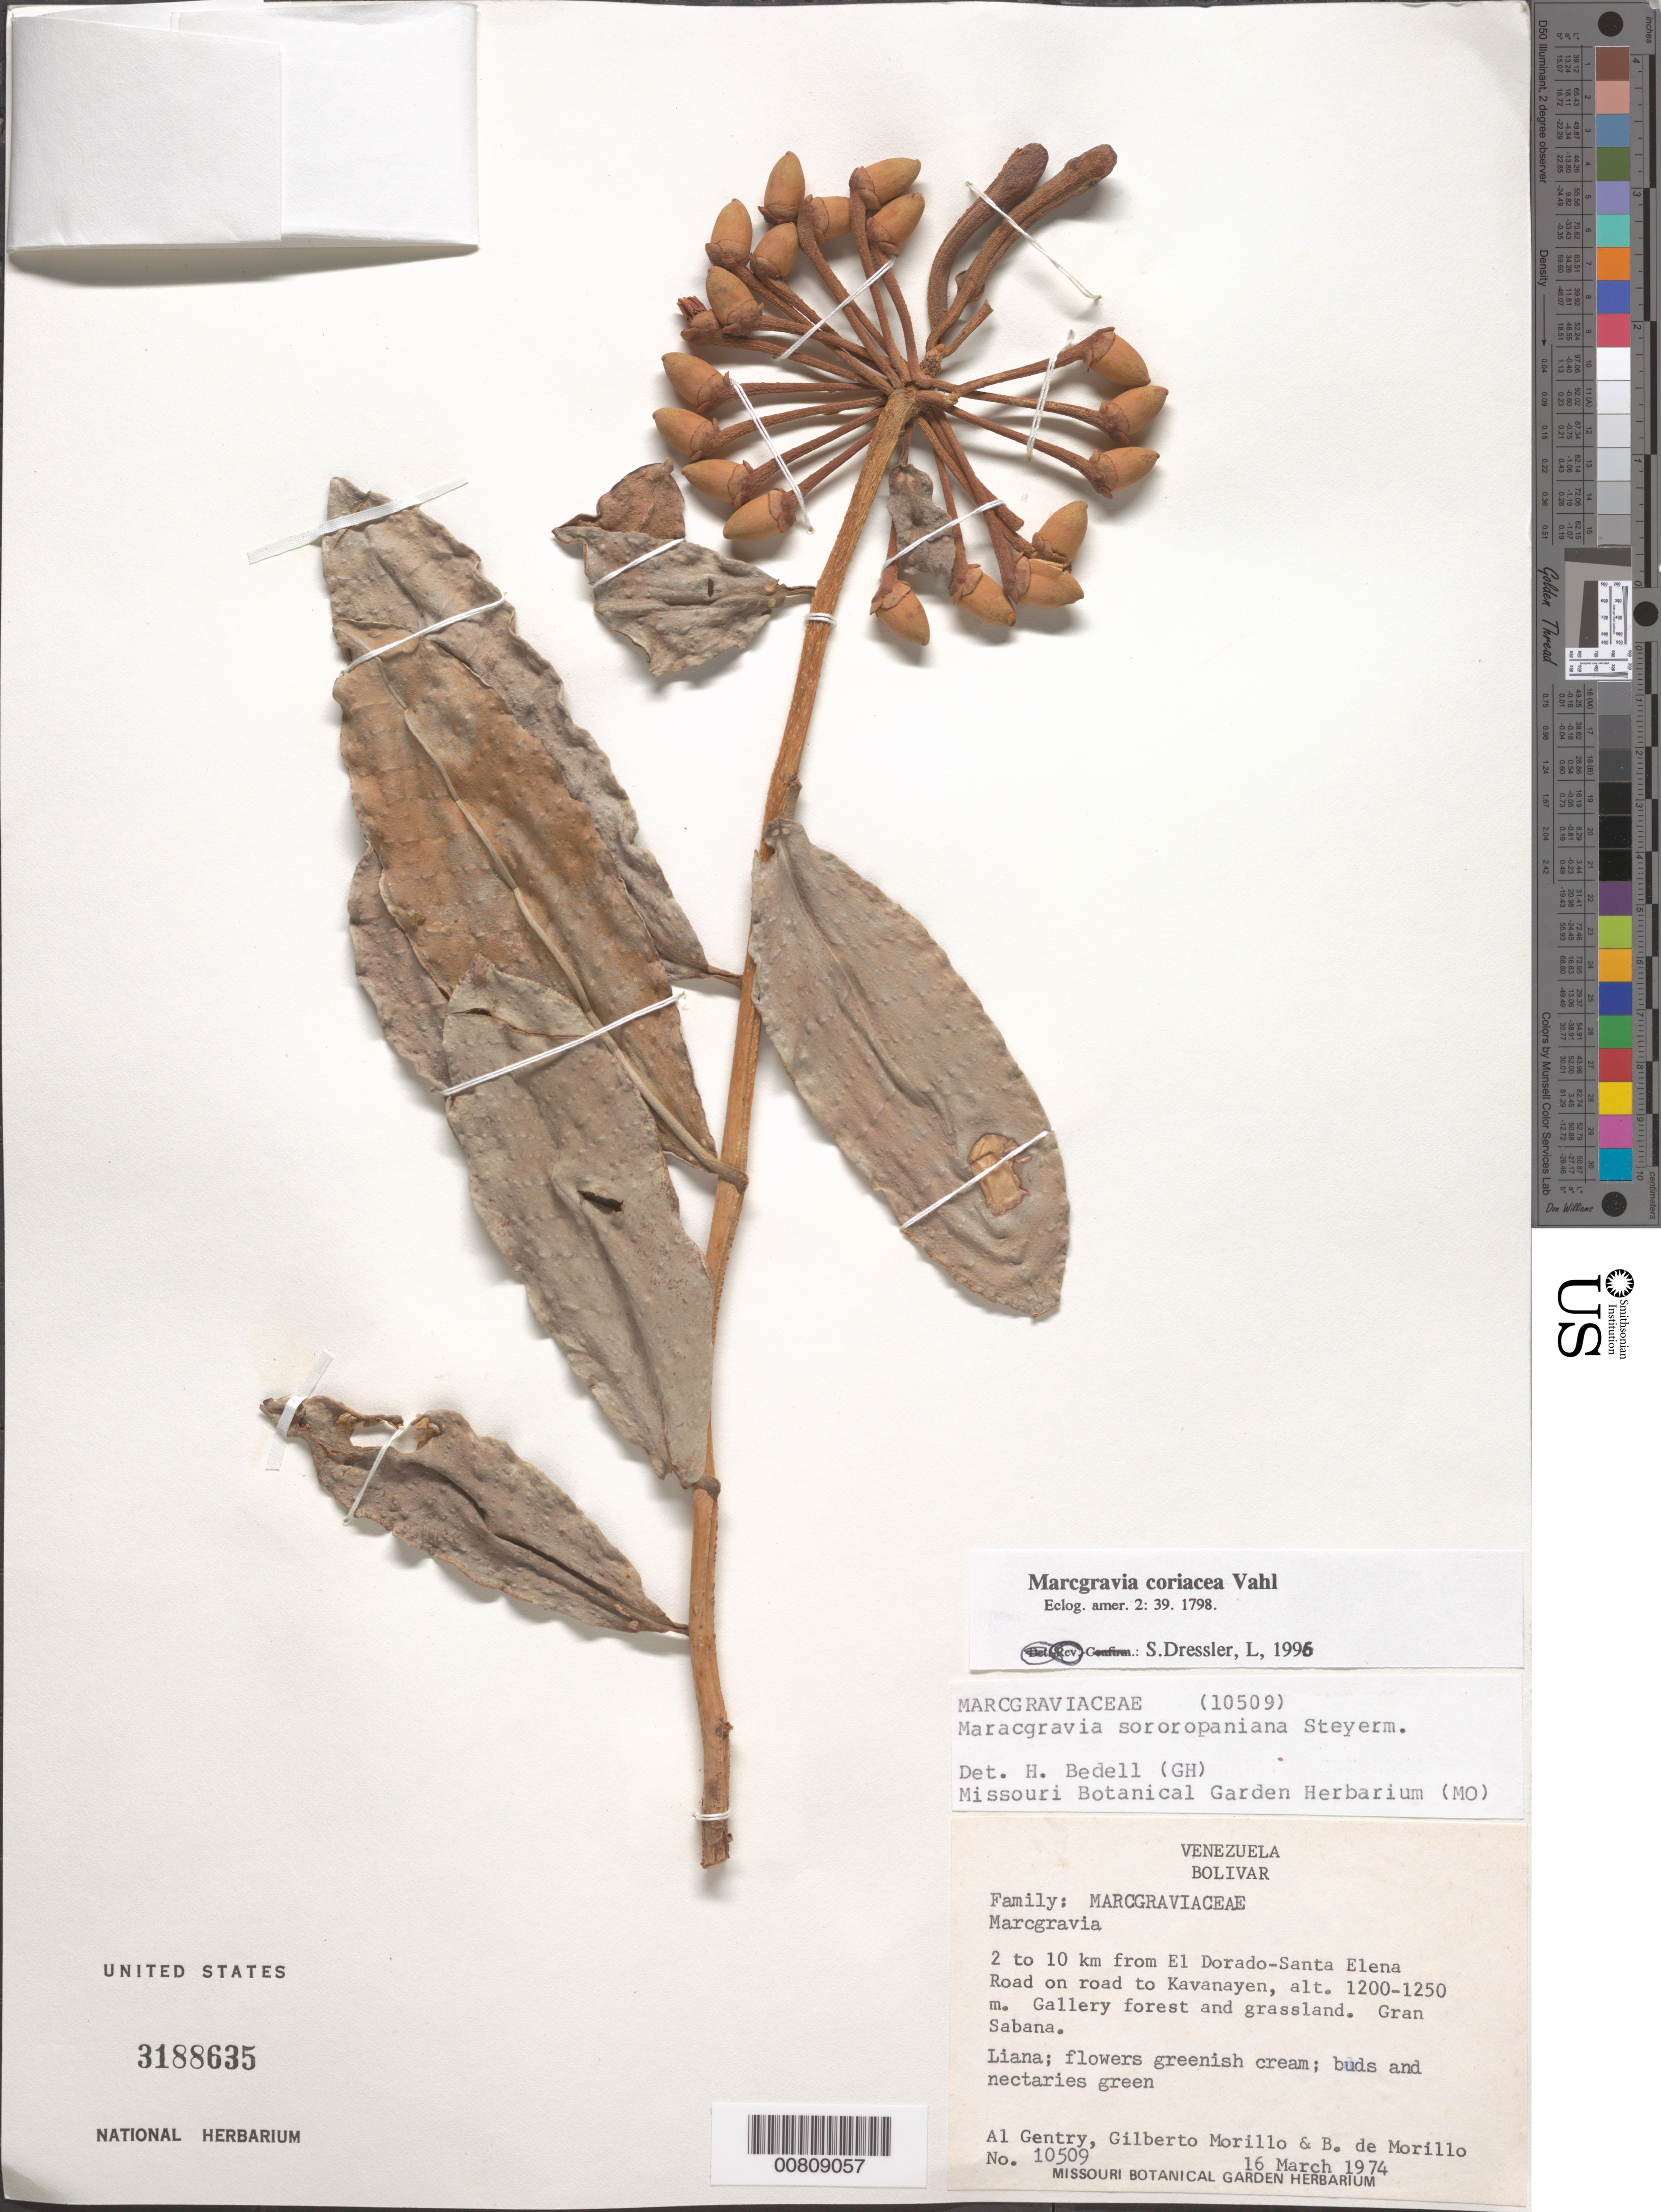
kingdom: Plantae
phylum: Tracheophyta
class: Magnoliopsida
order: Ericales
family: Marcgraviaceae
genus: Marcgravia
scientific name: Marcgravia coriacea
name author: Vahl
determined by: Dressler, S., (FR), Forschungsinstitut Und Naturmuseum Senckenberg (GERMANY)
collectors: A. H. Gentry, G. N. Morillo & B. Morillo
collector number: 10509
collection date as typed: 16-Mar-74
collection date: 1974-03-16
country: Venezuela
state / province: Bolívar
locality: El Dorado to Sta. Elena road, 2-10 km from road, toward Kavanayen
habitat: Gallery forest and grassland, Gran Sabana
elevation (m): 1200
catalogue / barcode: US 3188635